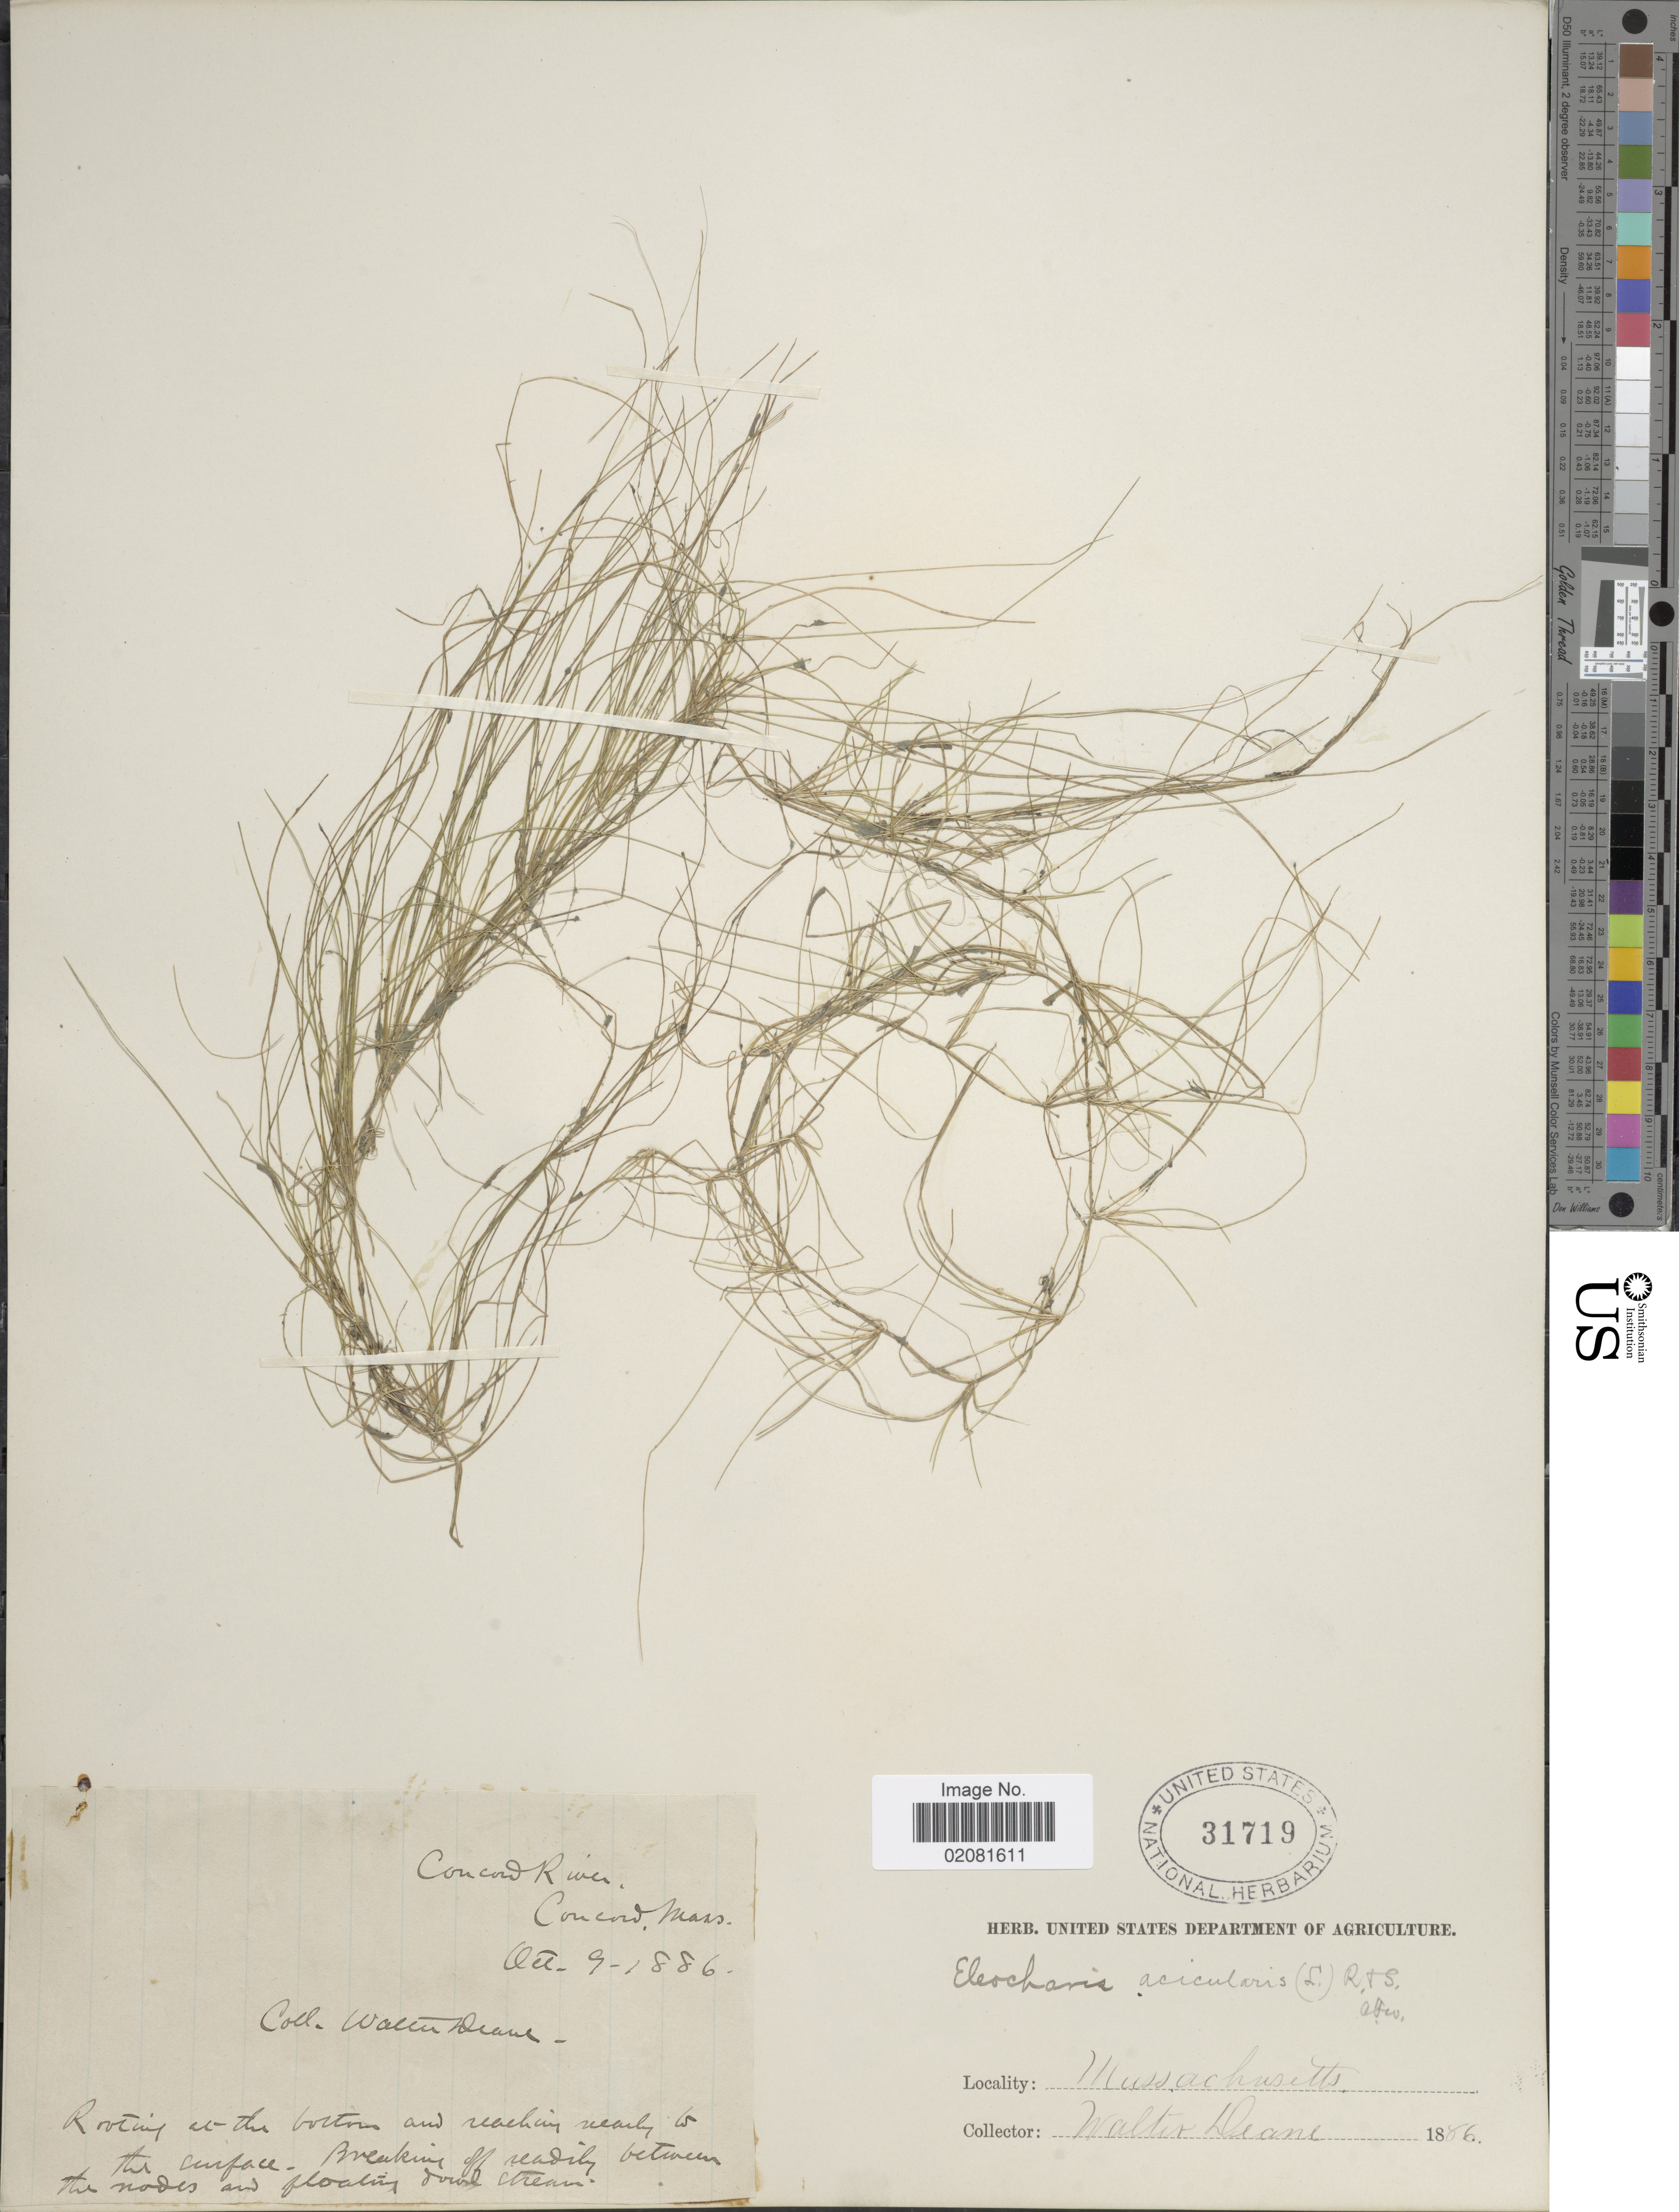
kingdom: Plantae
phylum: Tracheophyta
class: Liliopsida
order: Poales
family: Cyperaceae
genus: Eleocharis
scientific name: Eleocharis acicularis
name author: (L.) Roem. & Schult.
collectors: W. Deane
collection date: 1886-10-09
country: United States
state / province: Massachusetts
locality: Concord River, Concord.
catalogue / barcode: US 31719